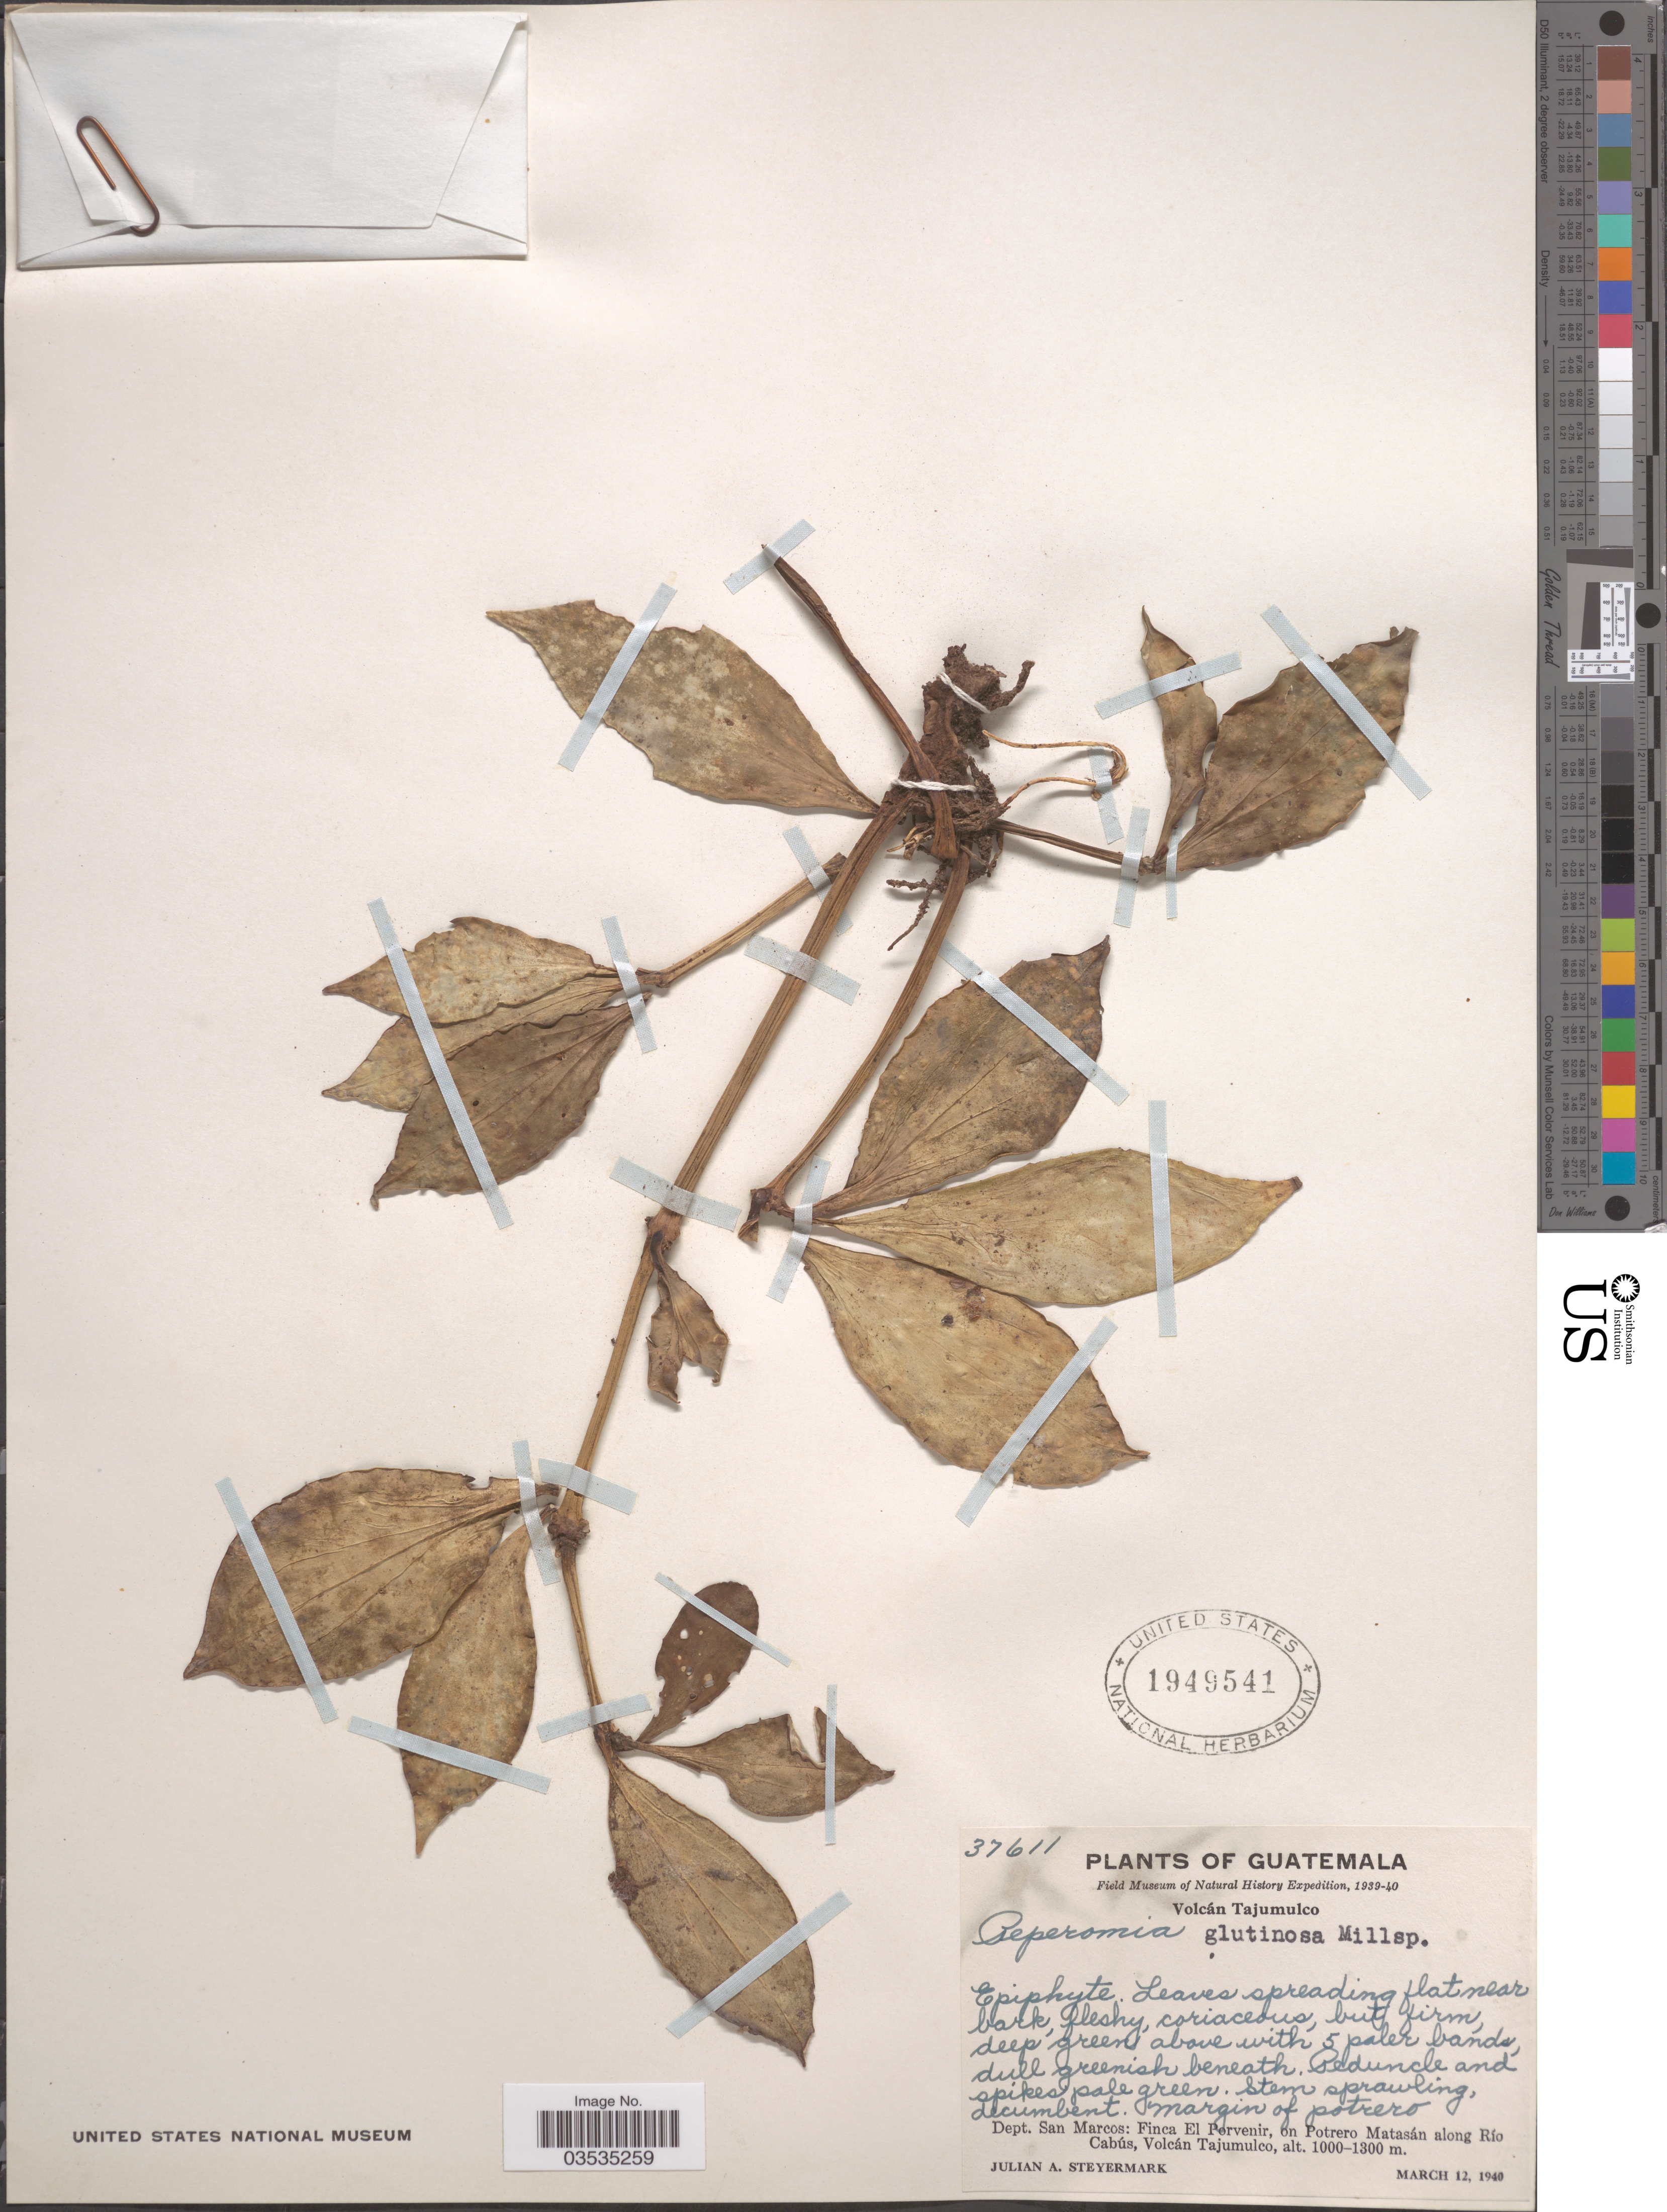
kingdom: Plantae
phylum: Tracheophyta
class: Magnoliopsida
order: Piperales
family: Piperaceae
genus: Peperomia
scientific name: Peperomia glutinosa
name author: Millsp.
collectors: J. Steyermark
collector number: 37611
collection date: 1940-03-12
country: Guatemala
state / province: San Marcos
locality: Volcán Tajumulco. Dept. San Marcos: Finca El Porvenir, on Potrero Matasán along Río Cabús, Volcán Tajumulco.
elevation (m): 1000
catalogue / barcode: US 1949541